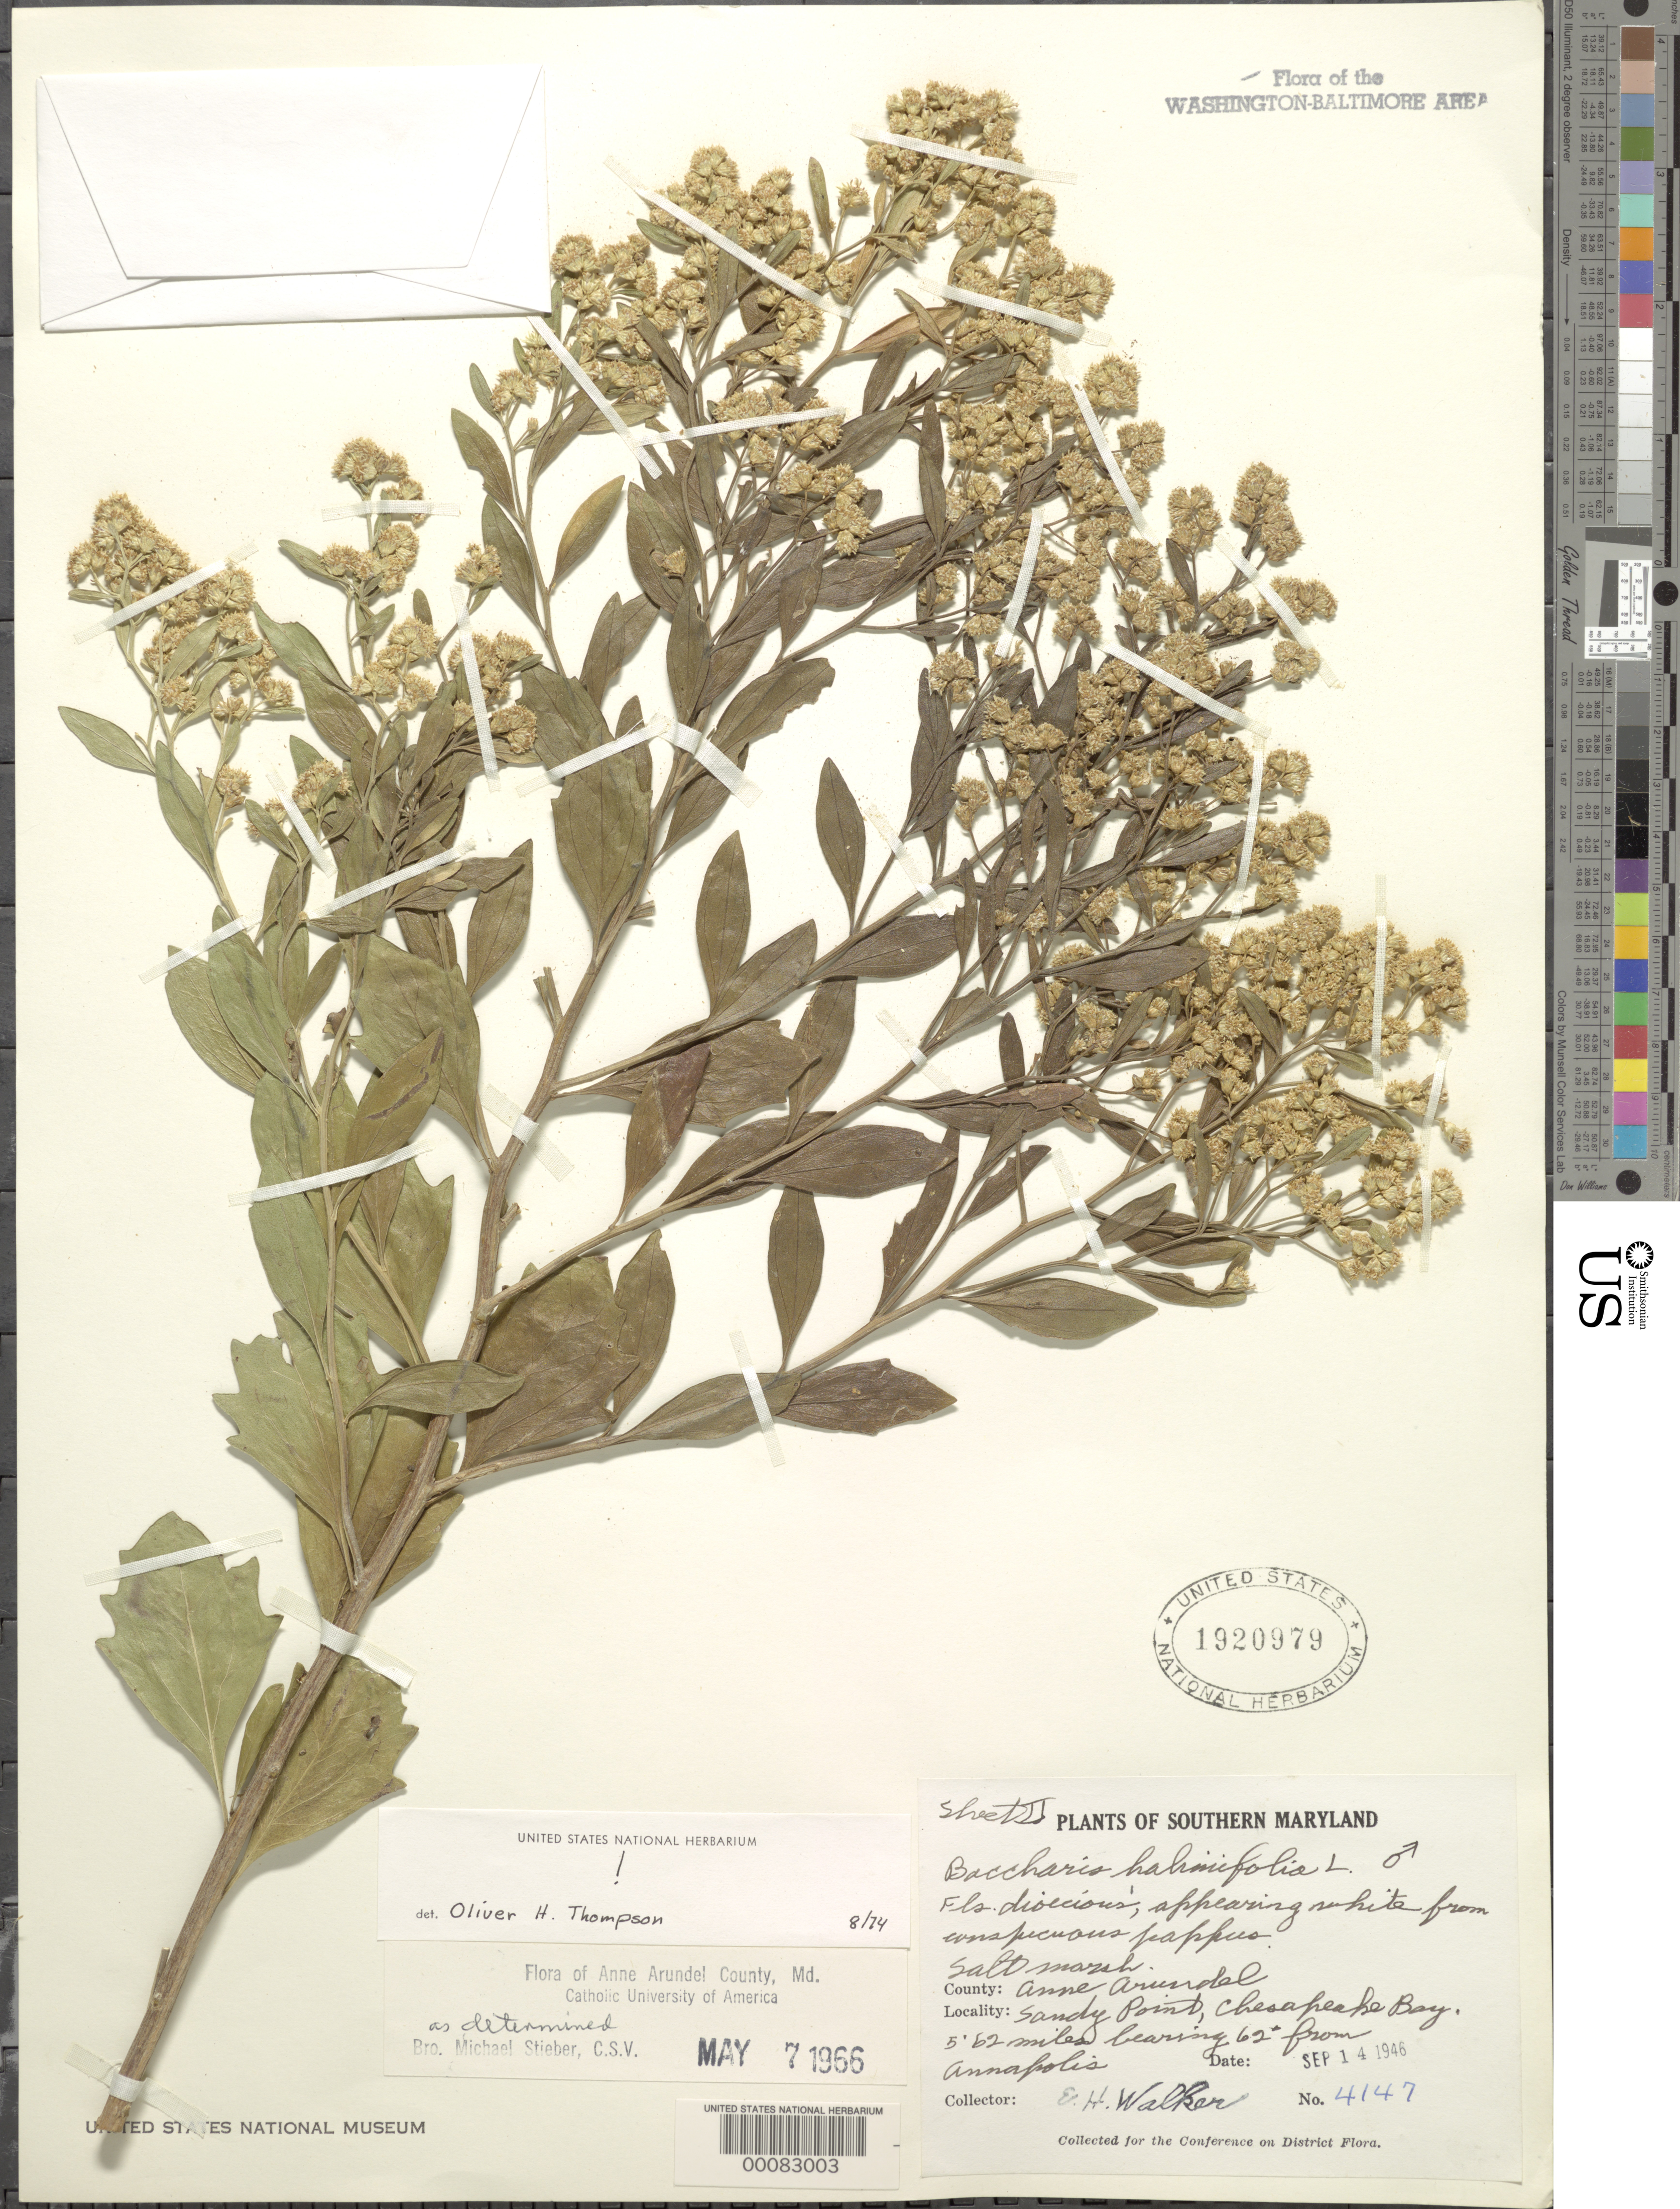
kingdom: Plantae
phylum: Tracheophyta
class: Magnoliopsida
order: Asterales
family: Asteraceae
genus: Baccharis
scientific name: Baccharis halimifolia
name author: L.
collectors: E. H. Walker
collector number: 4147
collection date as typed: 14 Sep 1946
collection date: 1946-09-14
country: United States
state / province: Maryland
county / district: Anne Arundel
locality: Sandy Point, Chesapeake Bay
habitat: Salt marsh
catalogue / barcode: US 1920979